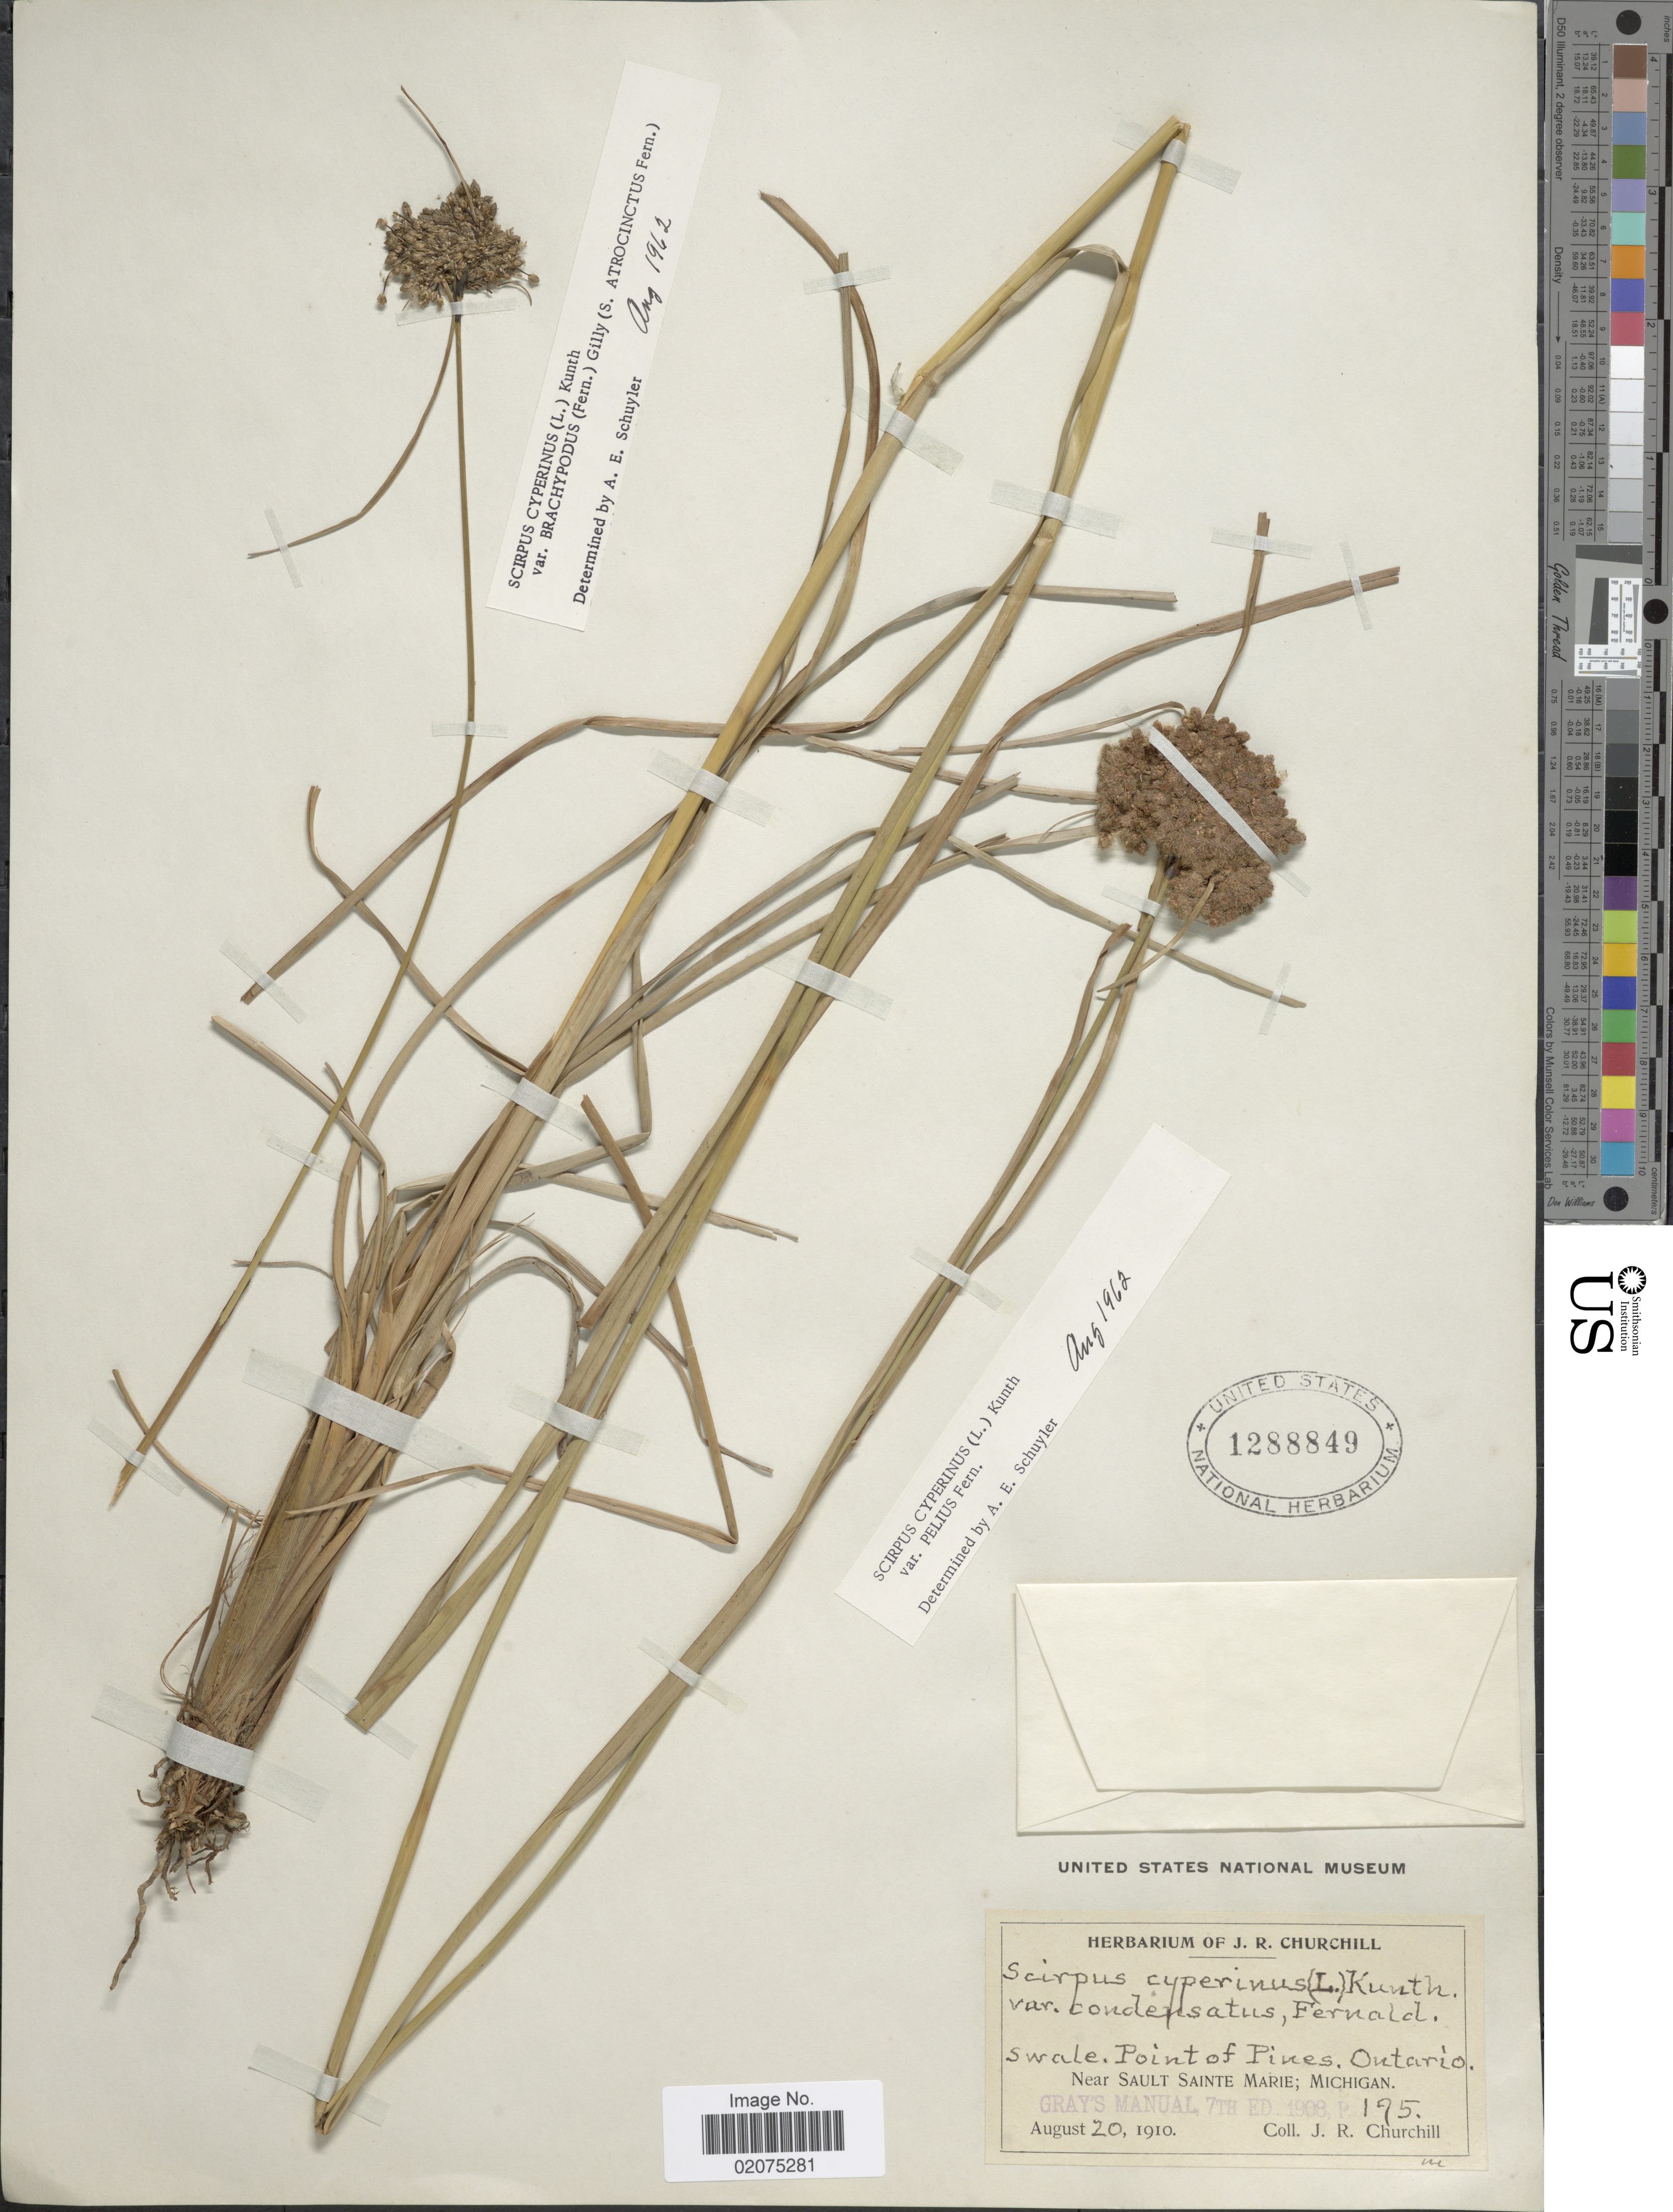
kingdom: Plantae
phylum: Tracheophyta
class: Liliopsida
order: Poales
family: Cyperaceae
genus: Scirpus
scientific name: Scirpus cyperinus var. pelius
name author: Fernald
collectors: J. Churchill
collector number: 195?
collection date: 1910-08-20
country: United States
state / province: Michigan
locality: Swale, Point of Pines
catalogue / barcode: US 1288849